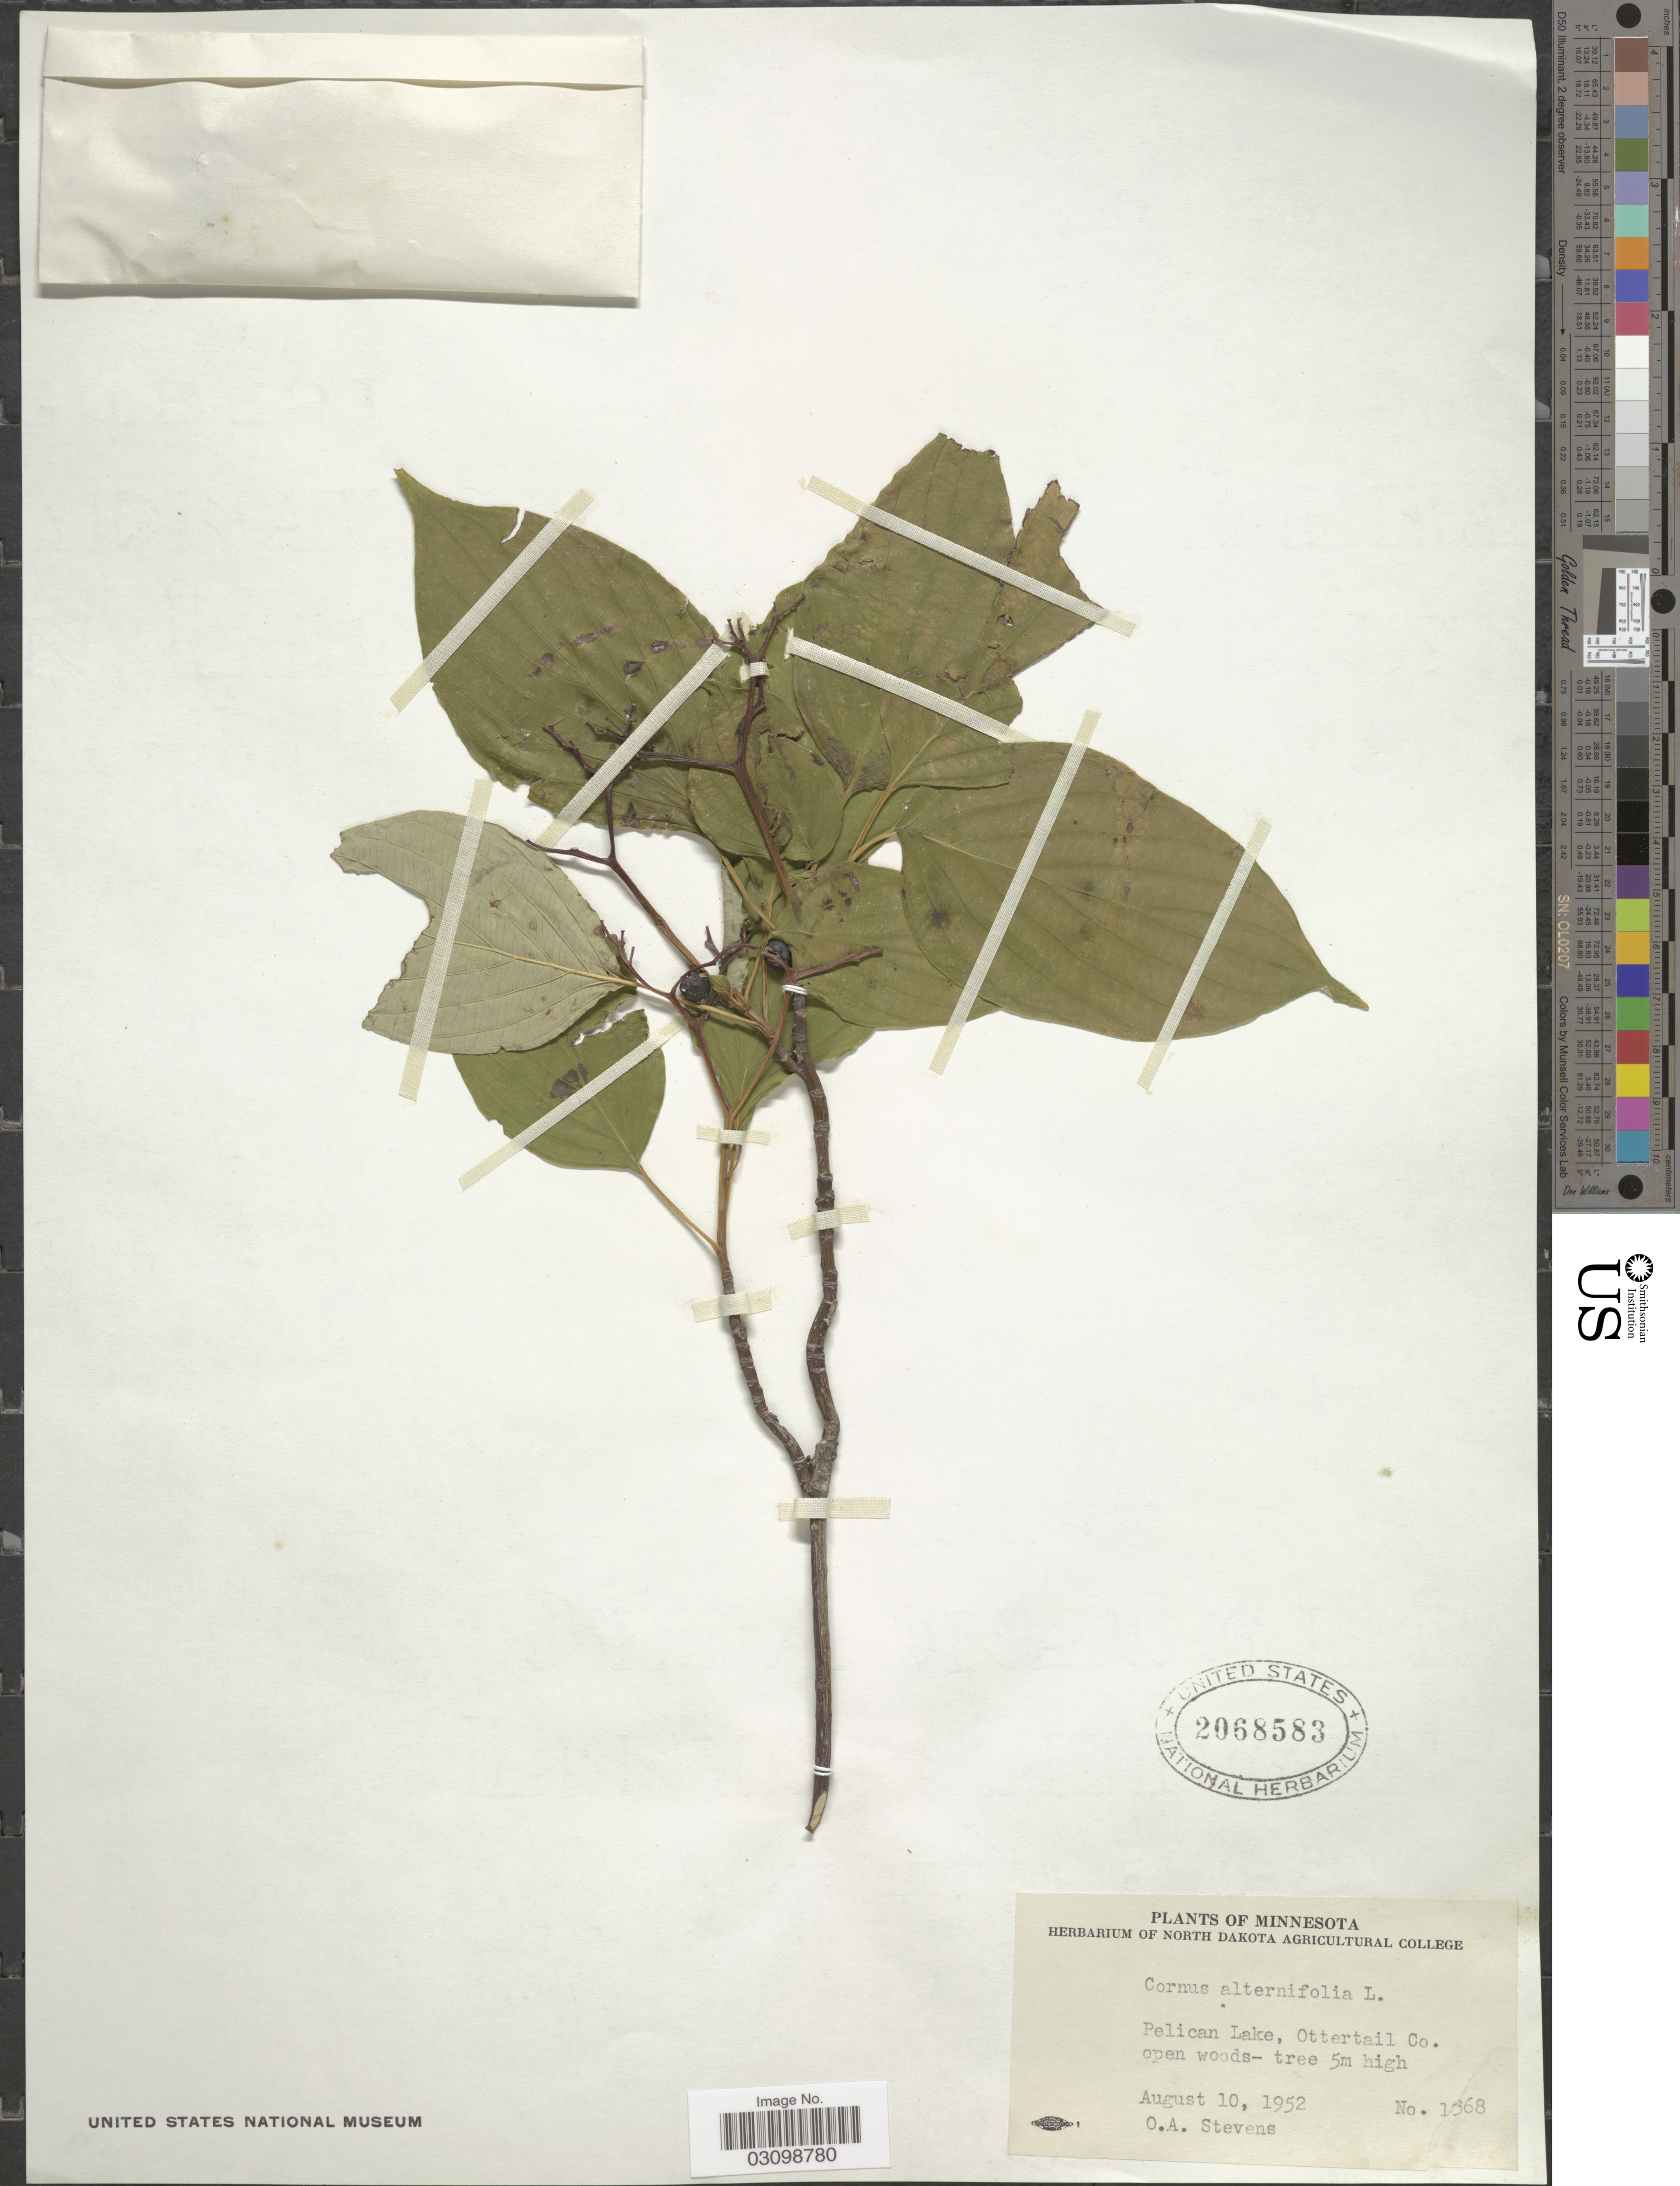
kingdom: Plantae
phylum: Tracheophyta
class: Magnoliopsida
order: Cornales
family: Cornaceae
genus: Cornus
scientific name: Cornus alternifolia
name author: L.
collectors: O. A. Stevens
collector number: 1868*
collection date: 1952-08-10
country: United States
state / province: Minnesota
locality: Pelican Lake, Ottertail Co.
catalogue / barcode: US 2068583